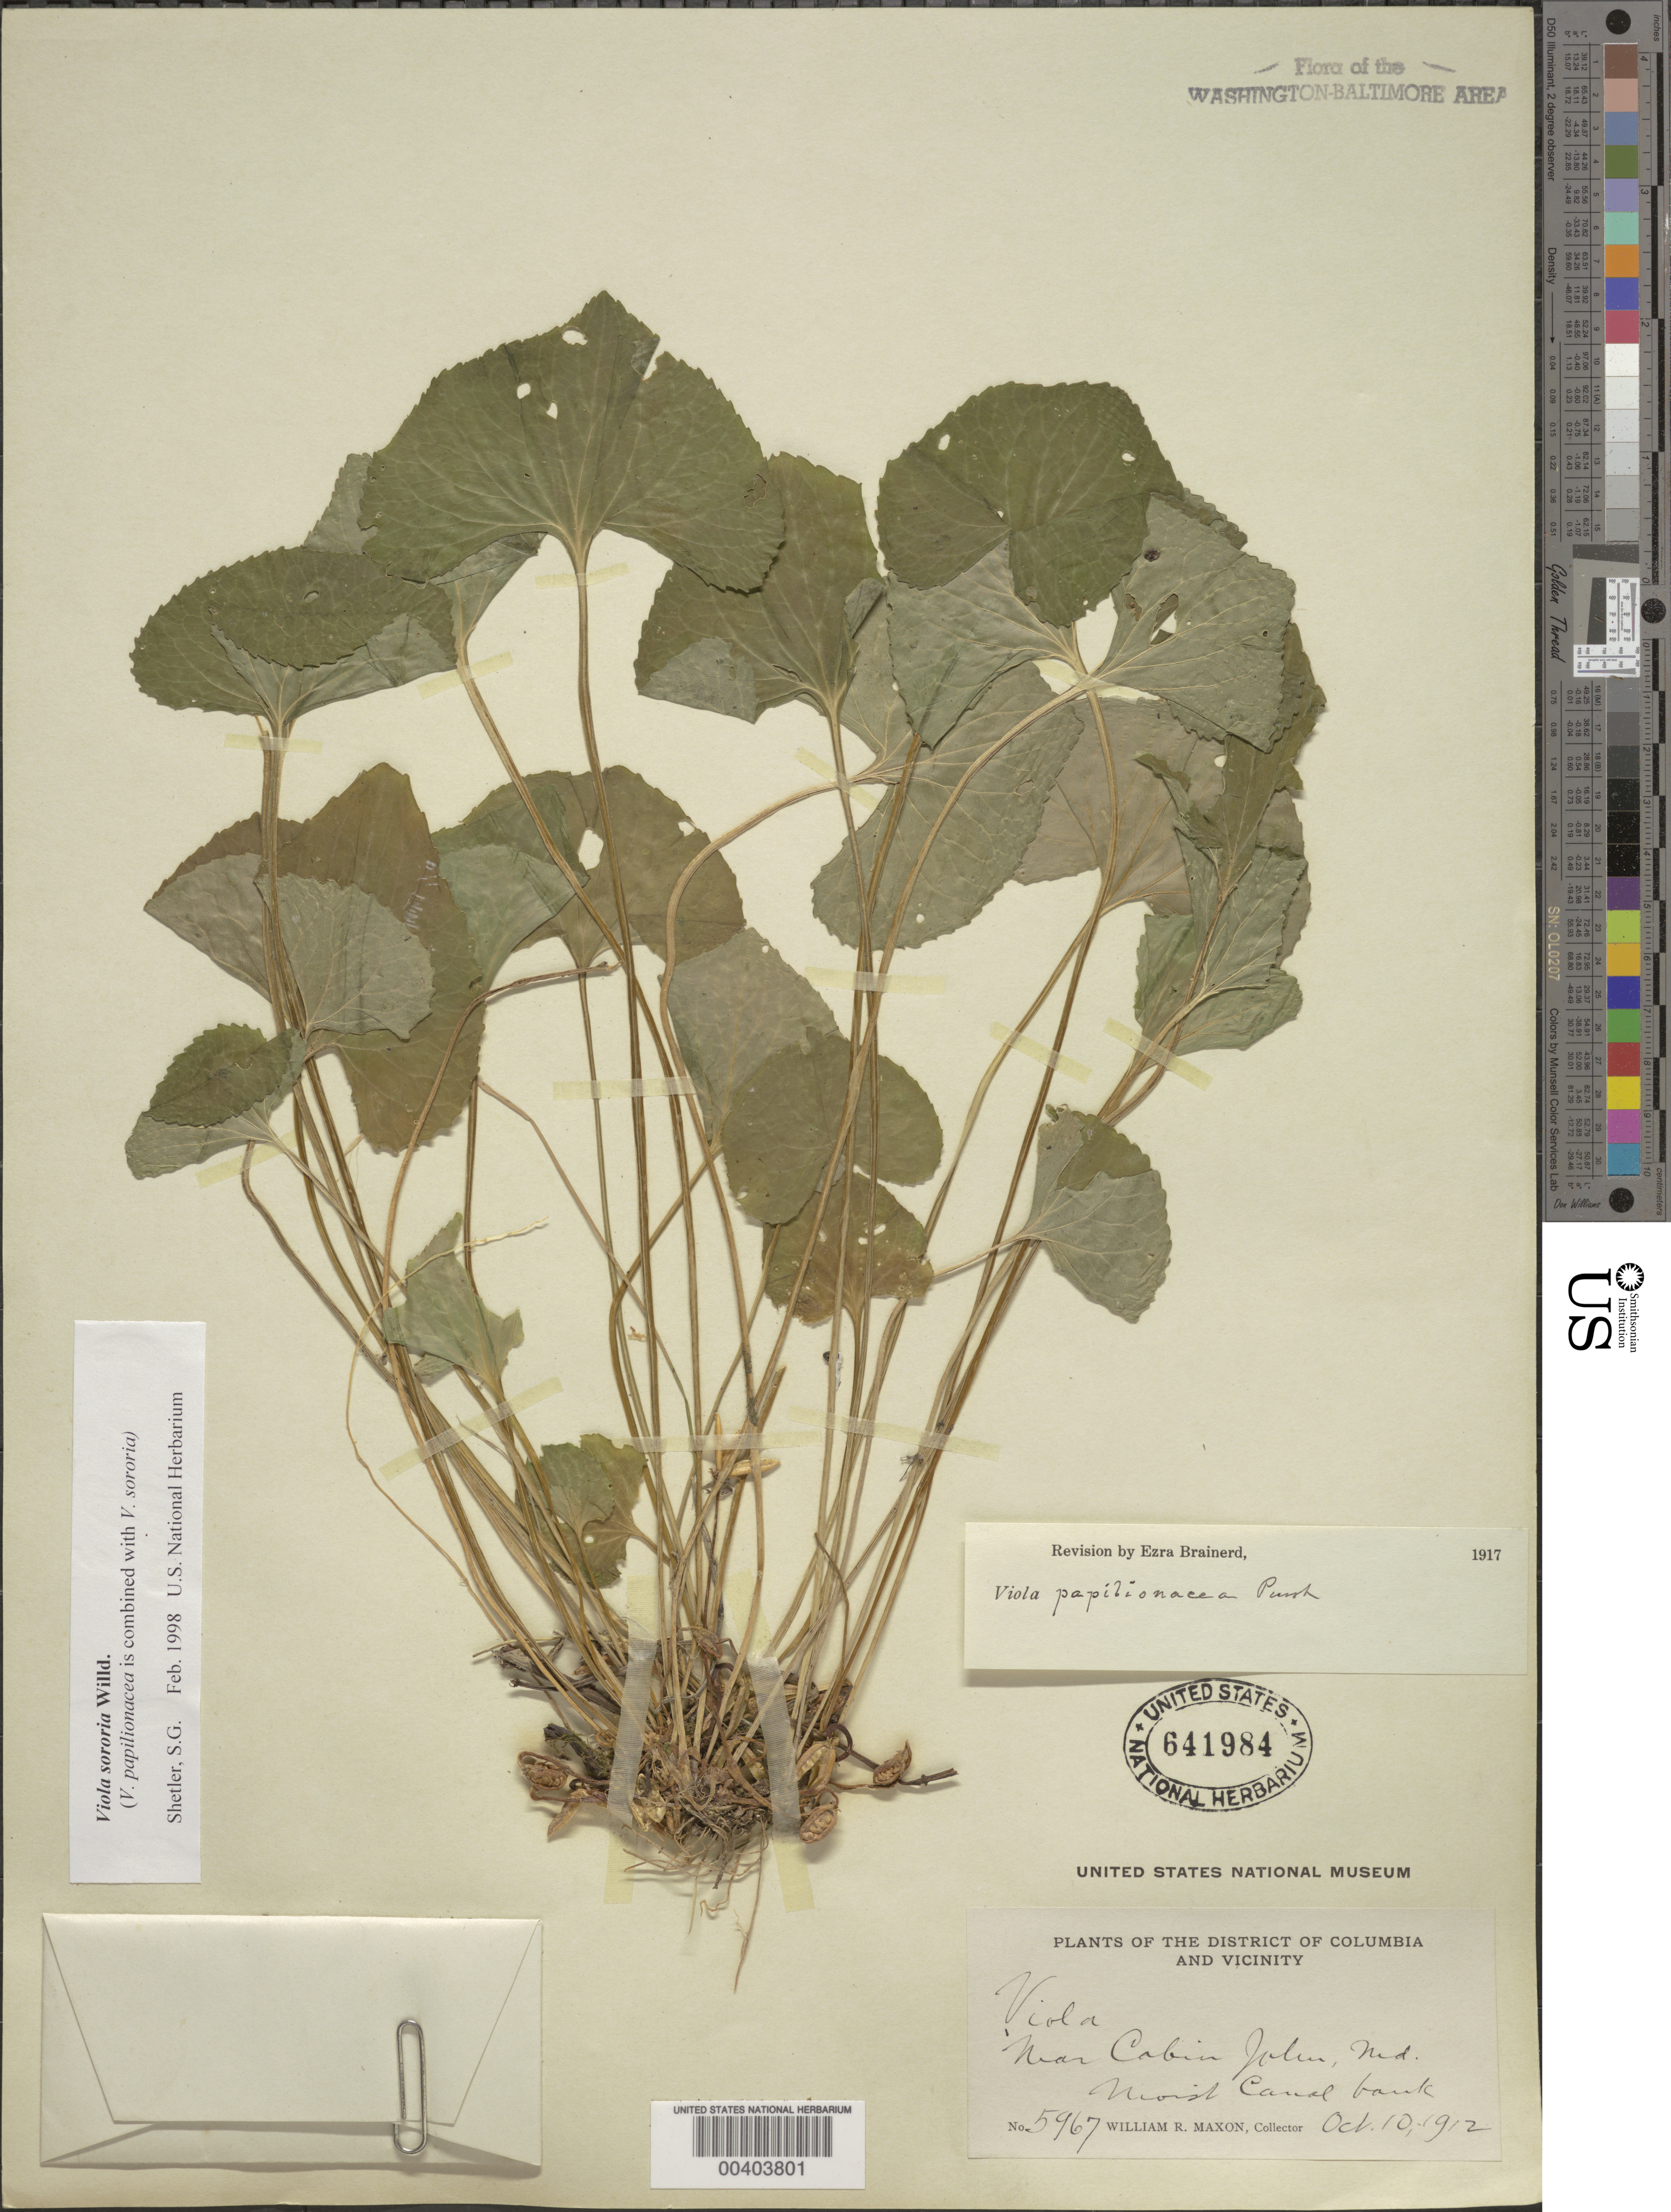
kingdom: Plantae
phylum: Tracheophyta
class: Magnoliopsida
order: Malpighiales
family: Violaceae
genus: Viola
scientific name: Viola sororia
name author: Willd.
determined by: Shetler, Stanwyn G., (US), NMNH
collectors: W. R. Maxon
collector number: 5967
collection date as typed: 10 Oct 1912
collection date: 1912-10-10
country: United States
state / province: Maryland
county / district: Montgomery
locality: Cabin John vicinity, C. & O. Canal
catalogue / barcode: US 641984